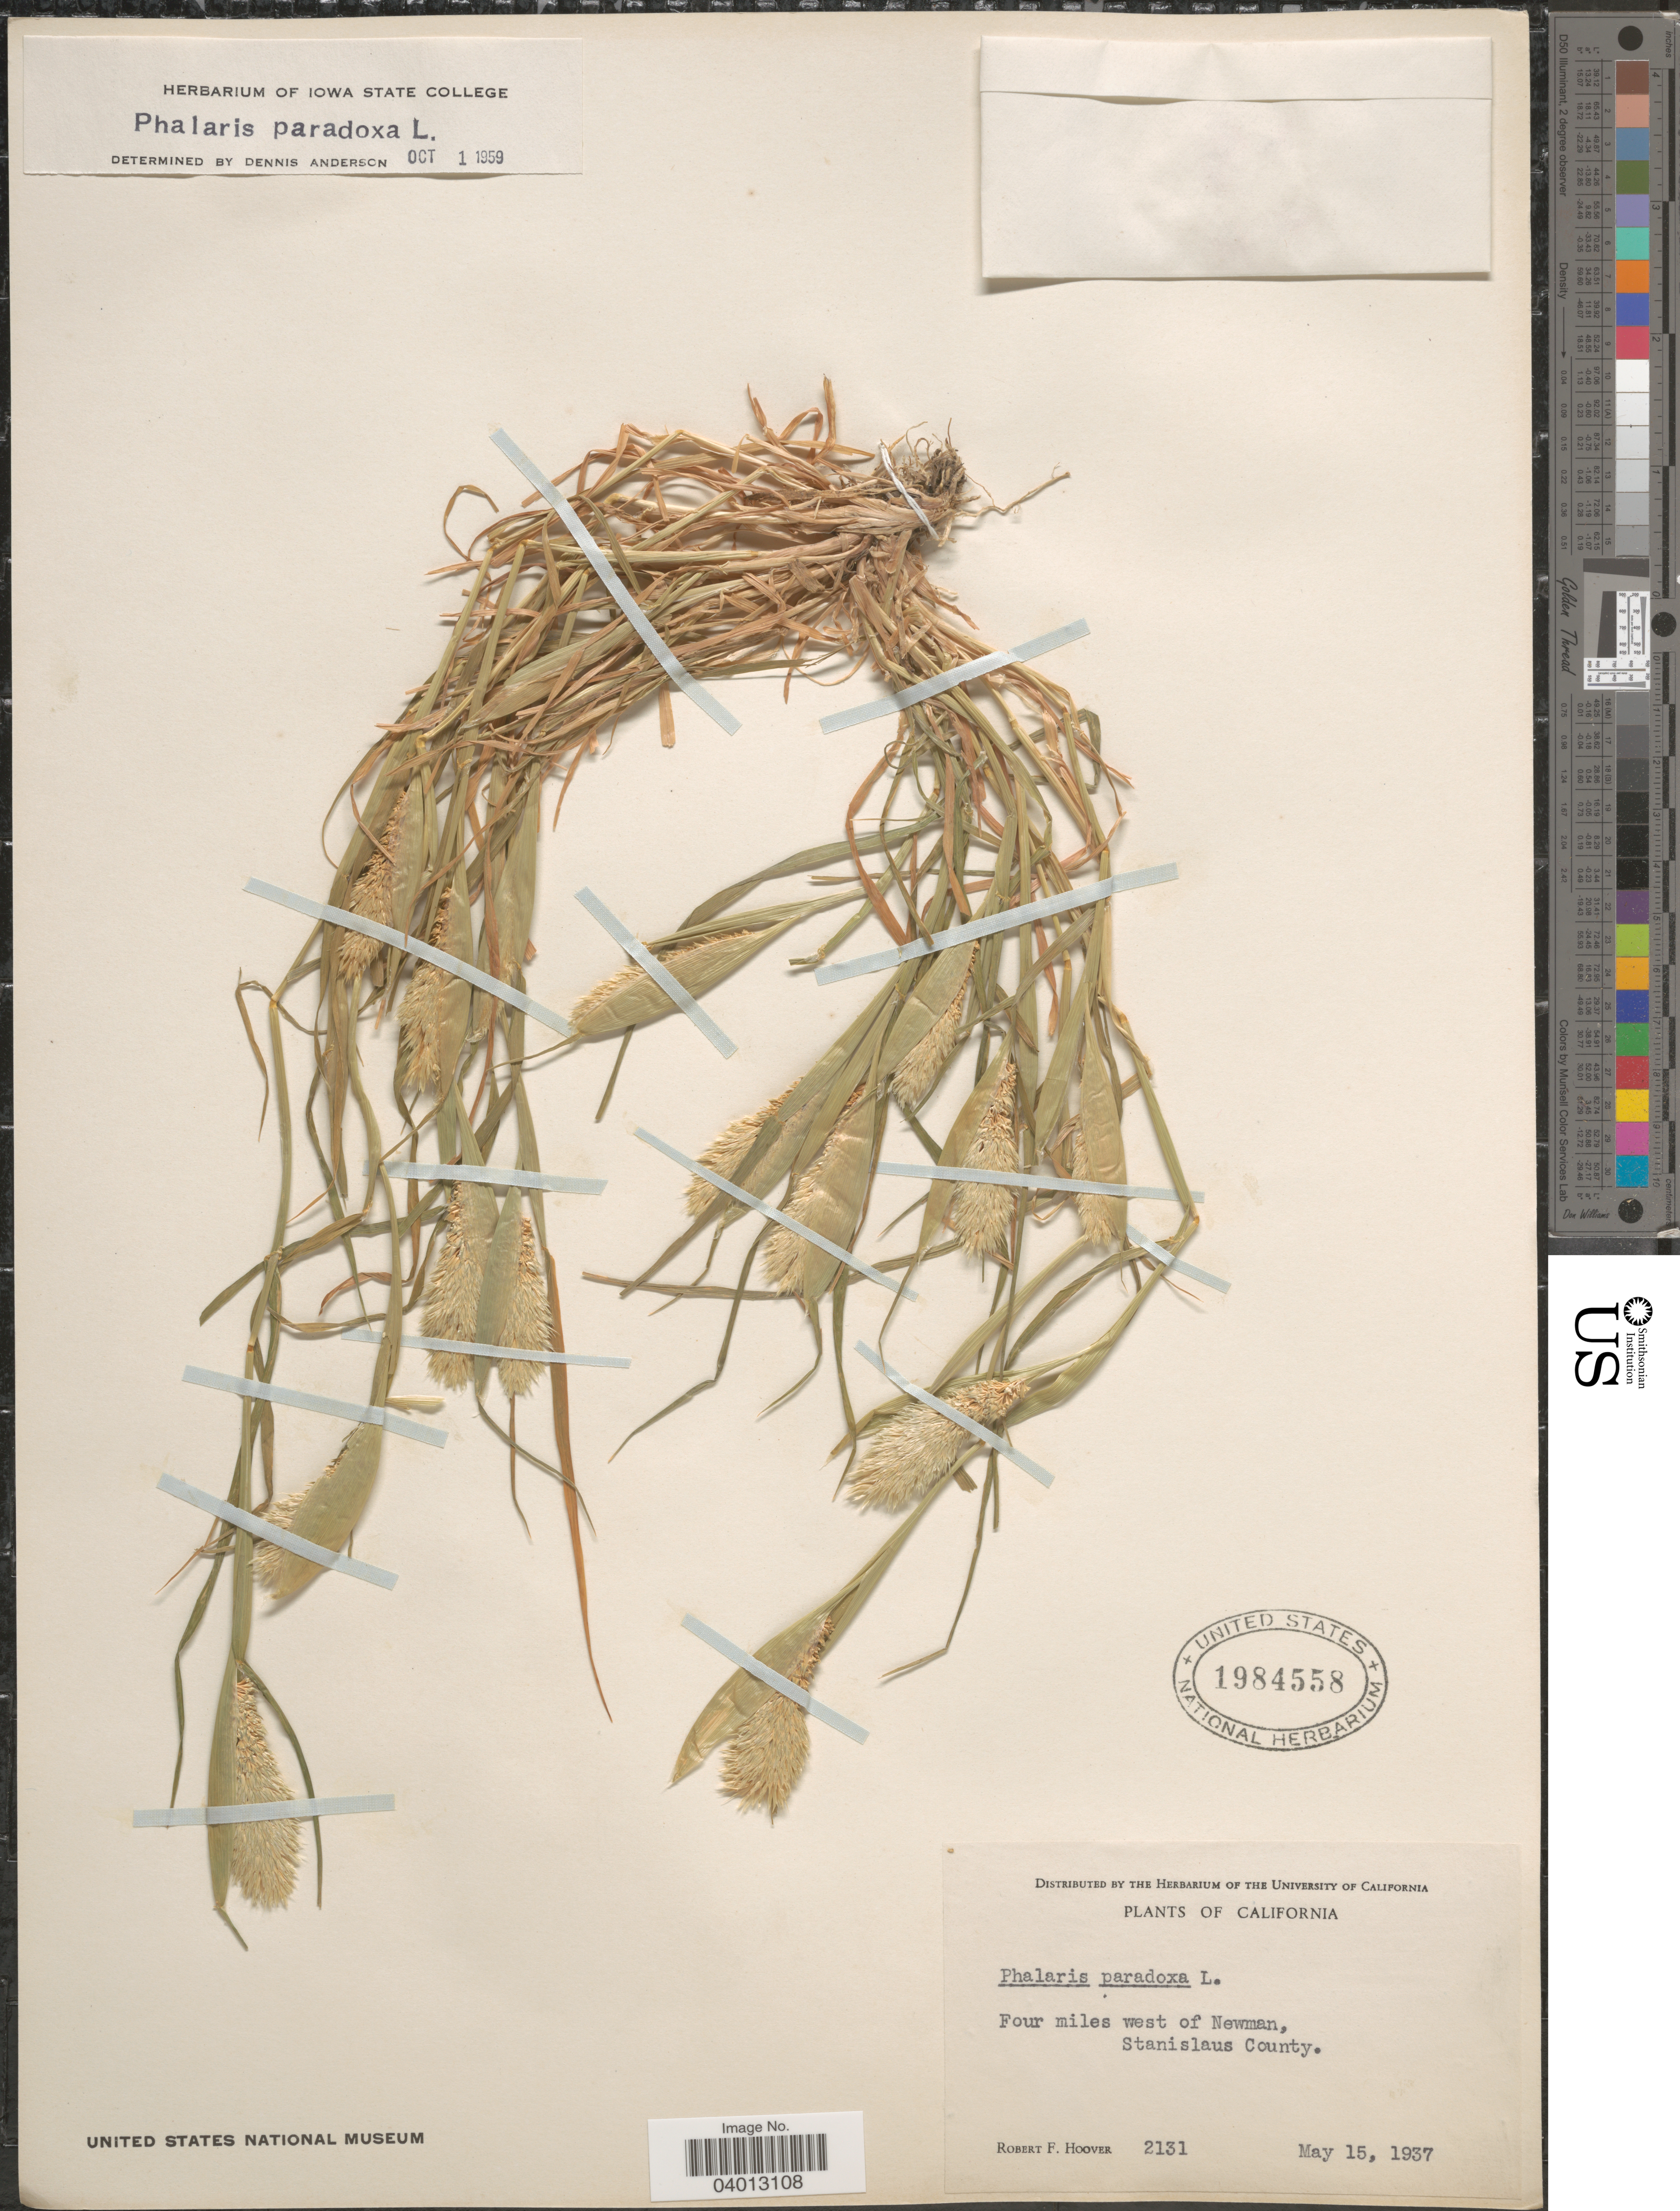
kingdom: Plantae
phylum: Tracheophyta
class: Liliopsida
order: Poales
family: Poaceae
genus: Phalaris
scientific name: Phalaris paradoxa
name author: L.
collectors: R. F. Hoover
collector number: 2131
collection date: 1937-05-15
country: United States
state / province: California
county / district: Stanislaus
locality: Four miles west of Newman, Stanislaus County.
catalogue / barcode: US 1984558